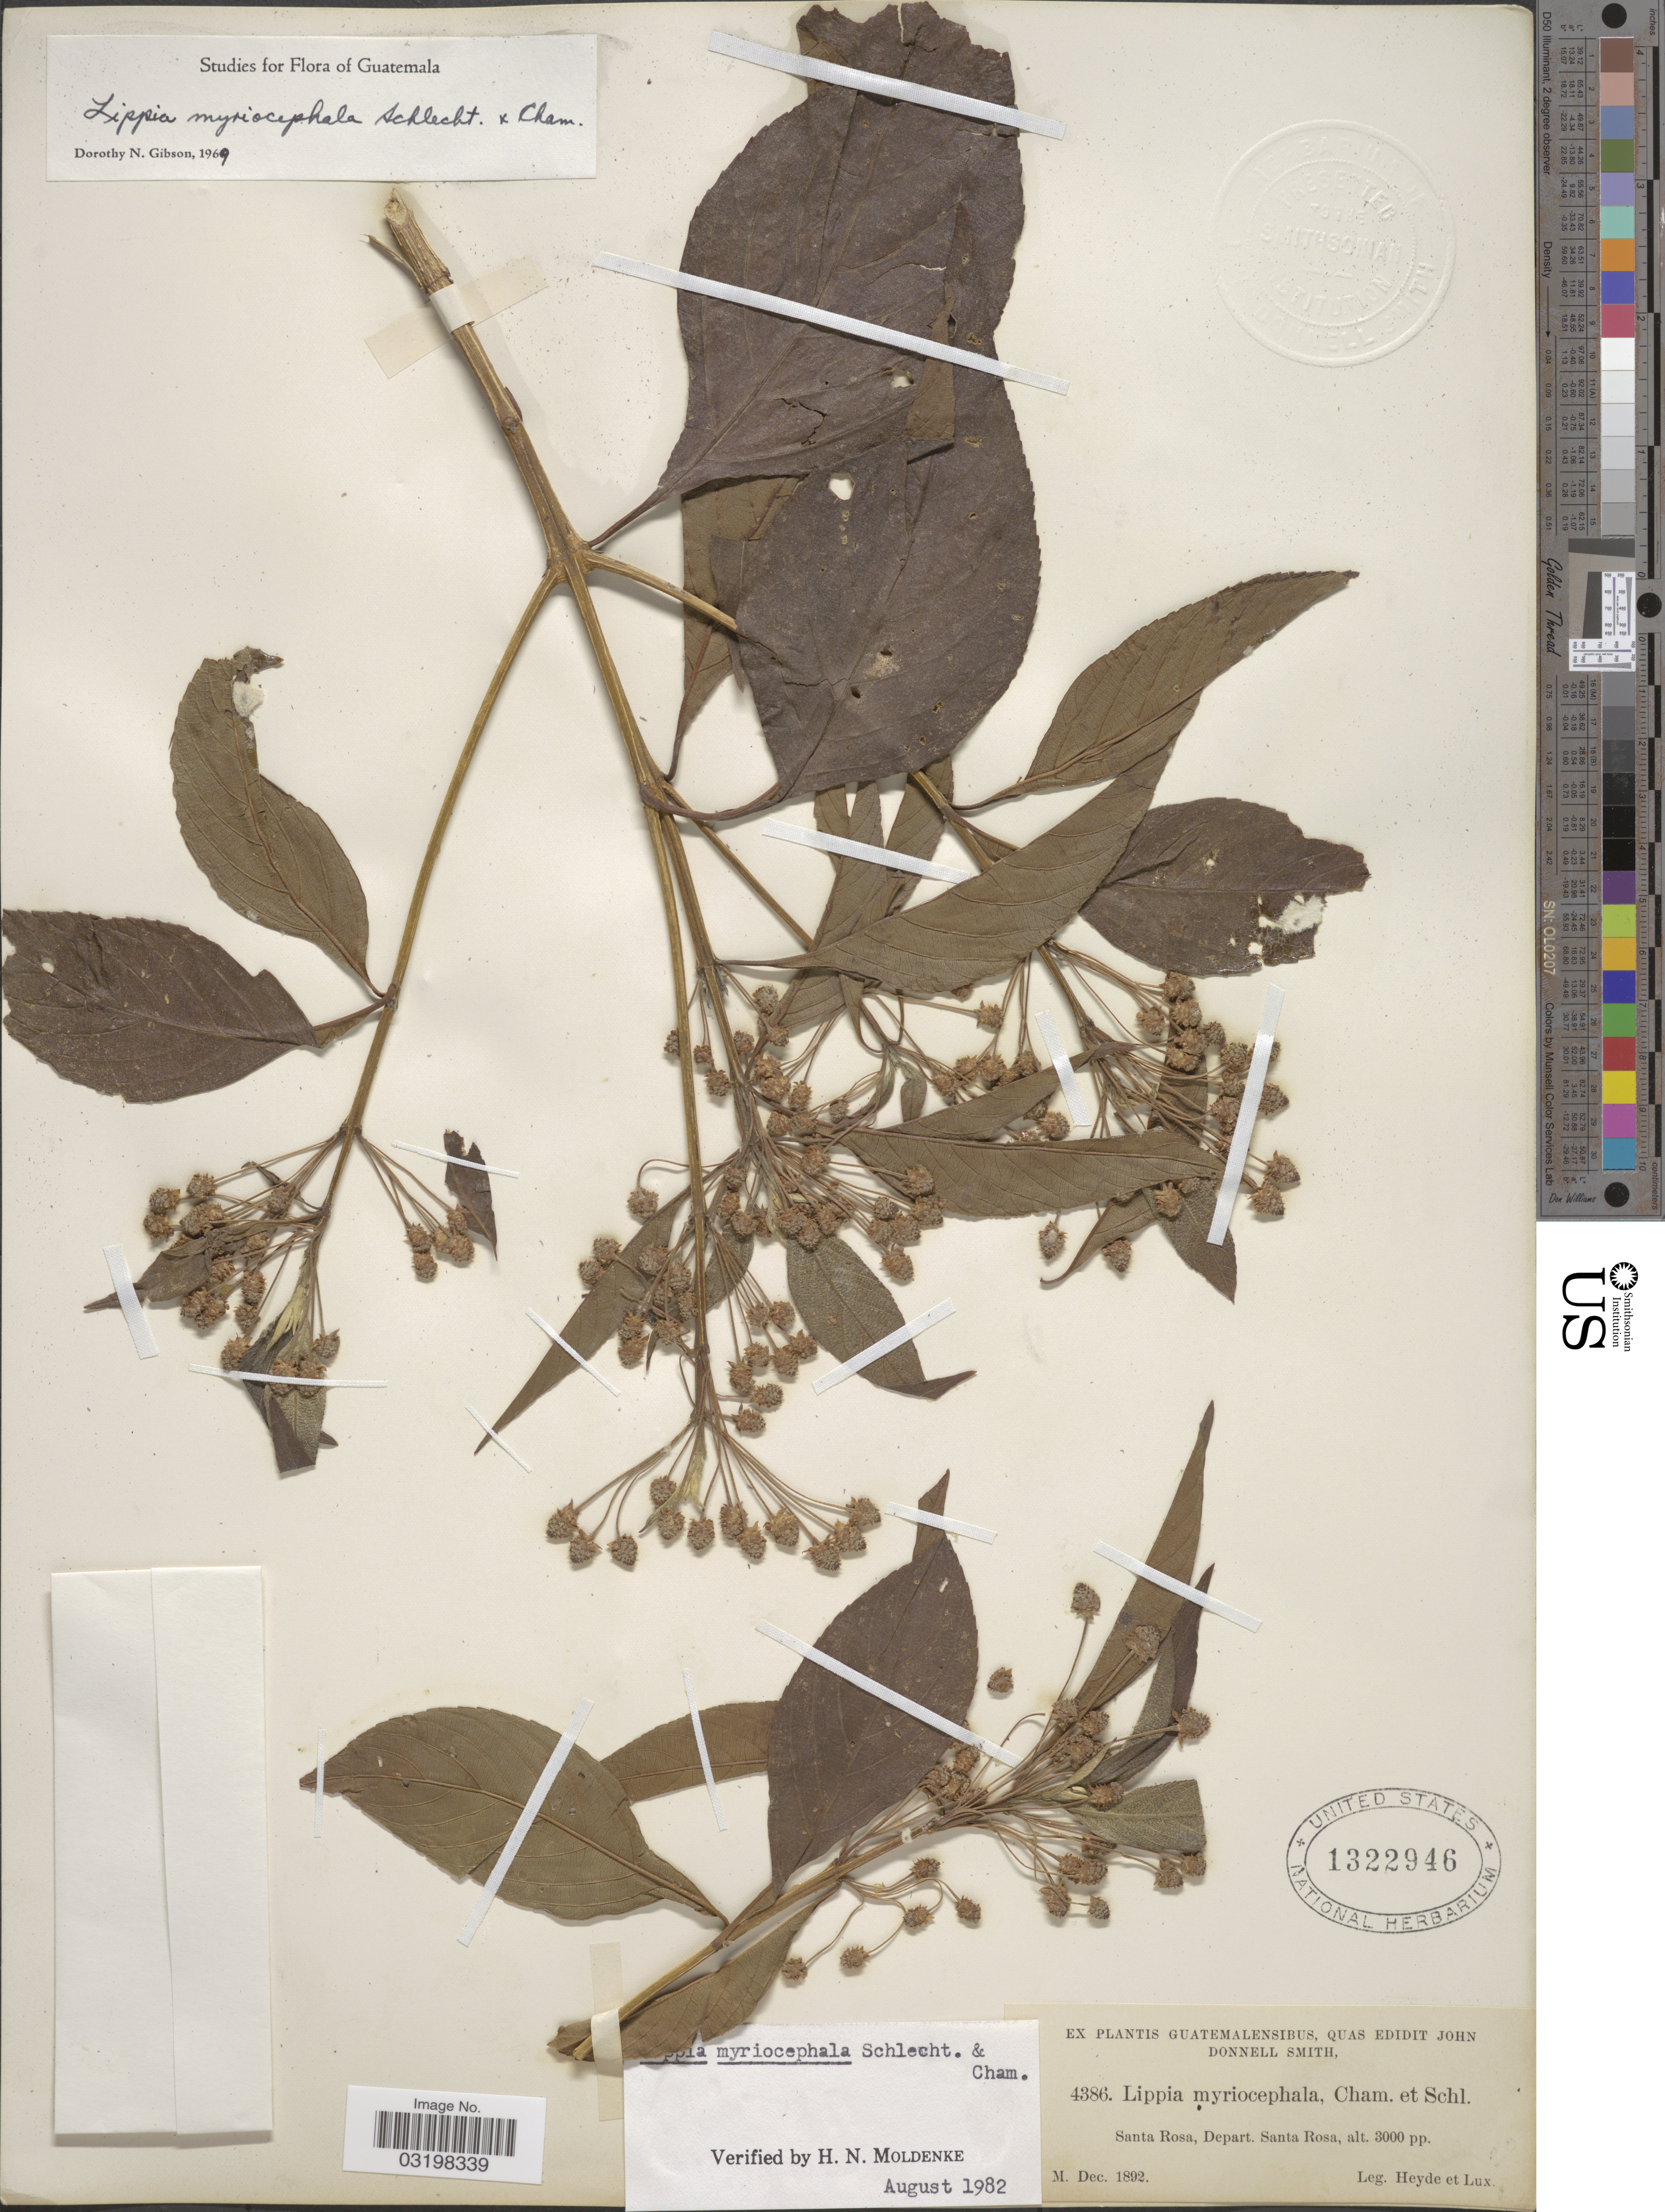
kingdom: Plantae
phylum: Tracheophyta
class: Magnoliopsida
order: Lamiales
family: Verbenaceae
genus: Lippia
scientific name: Lippia myriocephala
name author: Schltdl. & Cham.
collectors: Heyde & Lux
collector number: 4386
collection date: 1892-12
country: Guatemala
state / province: Santa Rosa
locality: Depart. Santa Rosa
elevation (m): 914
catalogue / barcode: US 1322946